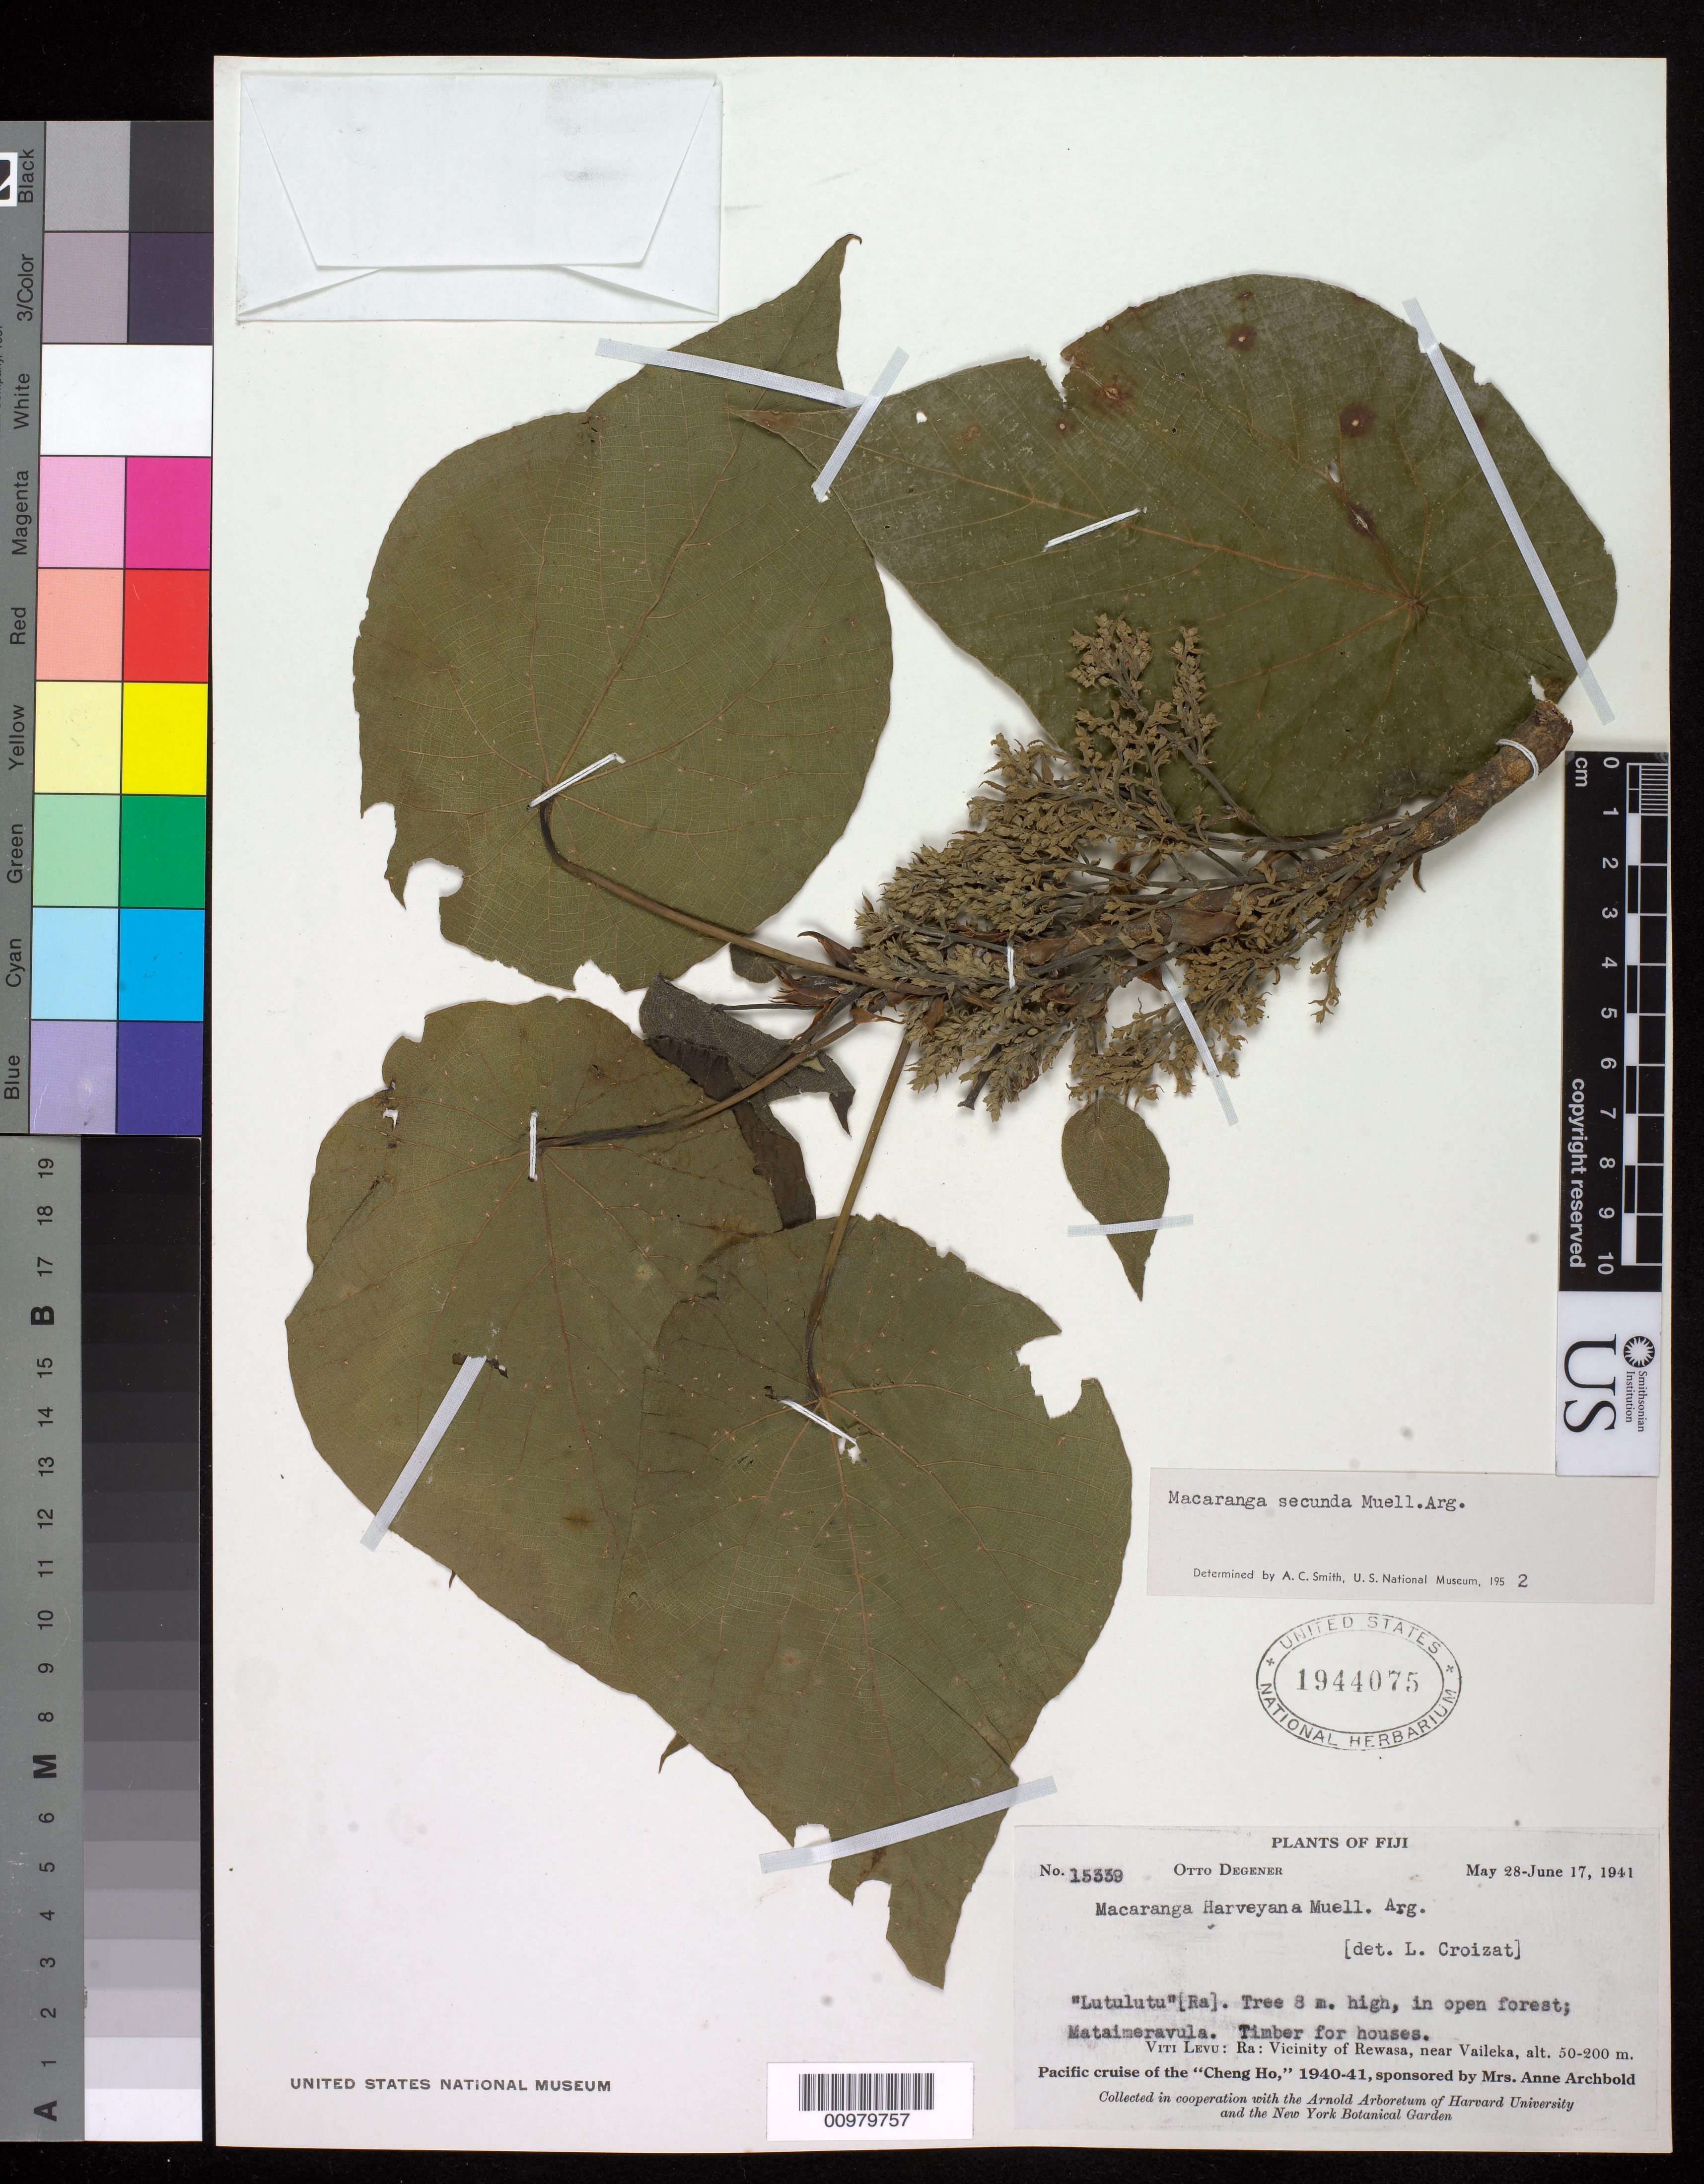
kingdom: Plantae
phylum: Tracheophyta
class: Magnoliopsida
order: Malpighiales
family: Euphorbiaceae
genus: Macaranga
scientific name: Macaranga secunda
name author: Müll. Arg. in DC.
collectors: L. C. M. Croizat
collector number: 15339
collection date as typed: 28 May 1941 to 17 Jun 1941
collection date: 1941-05-28/1941-06-17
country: Fiji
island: Viti Levu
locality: Vicinity of Rewasa, near Vaileka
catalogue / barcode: US 1944075